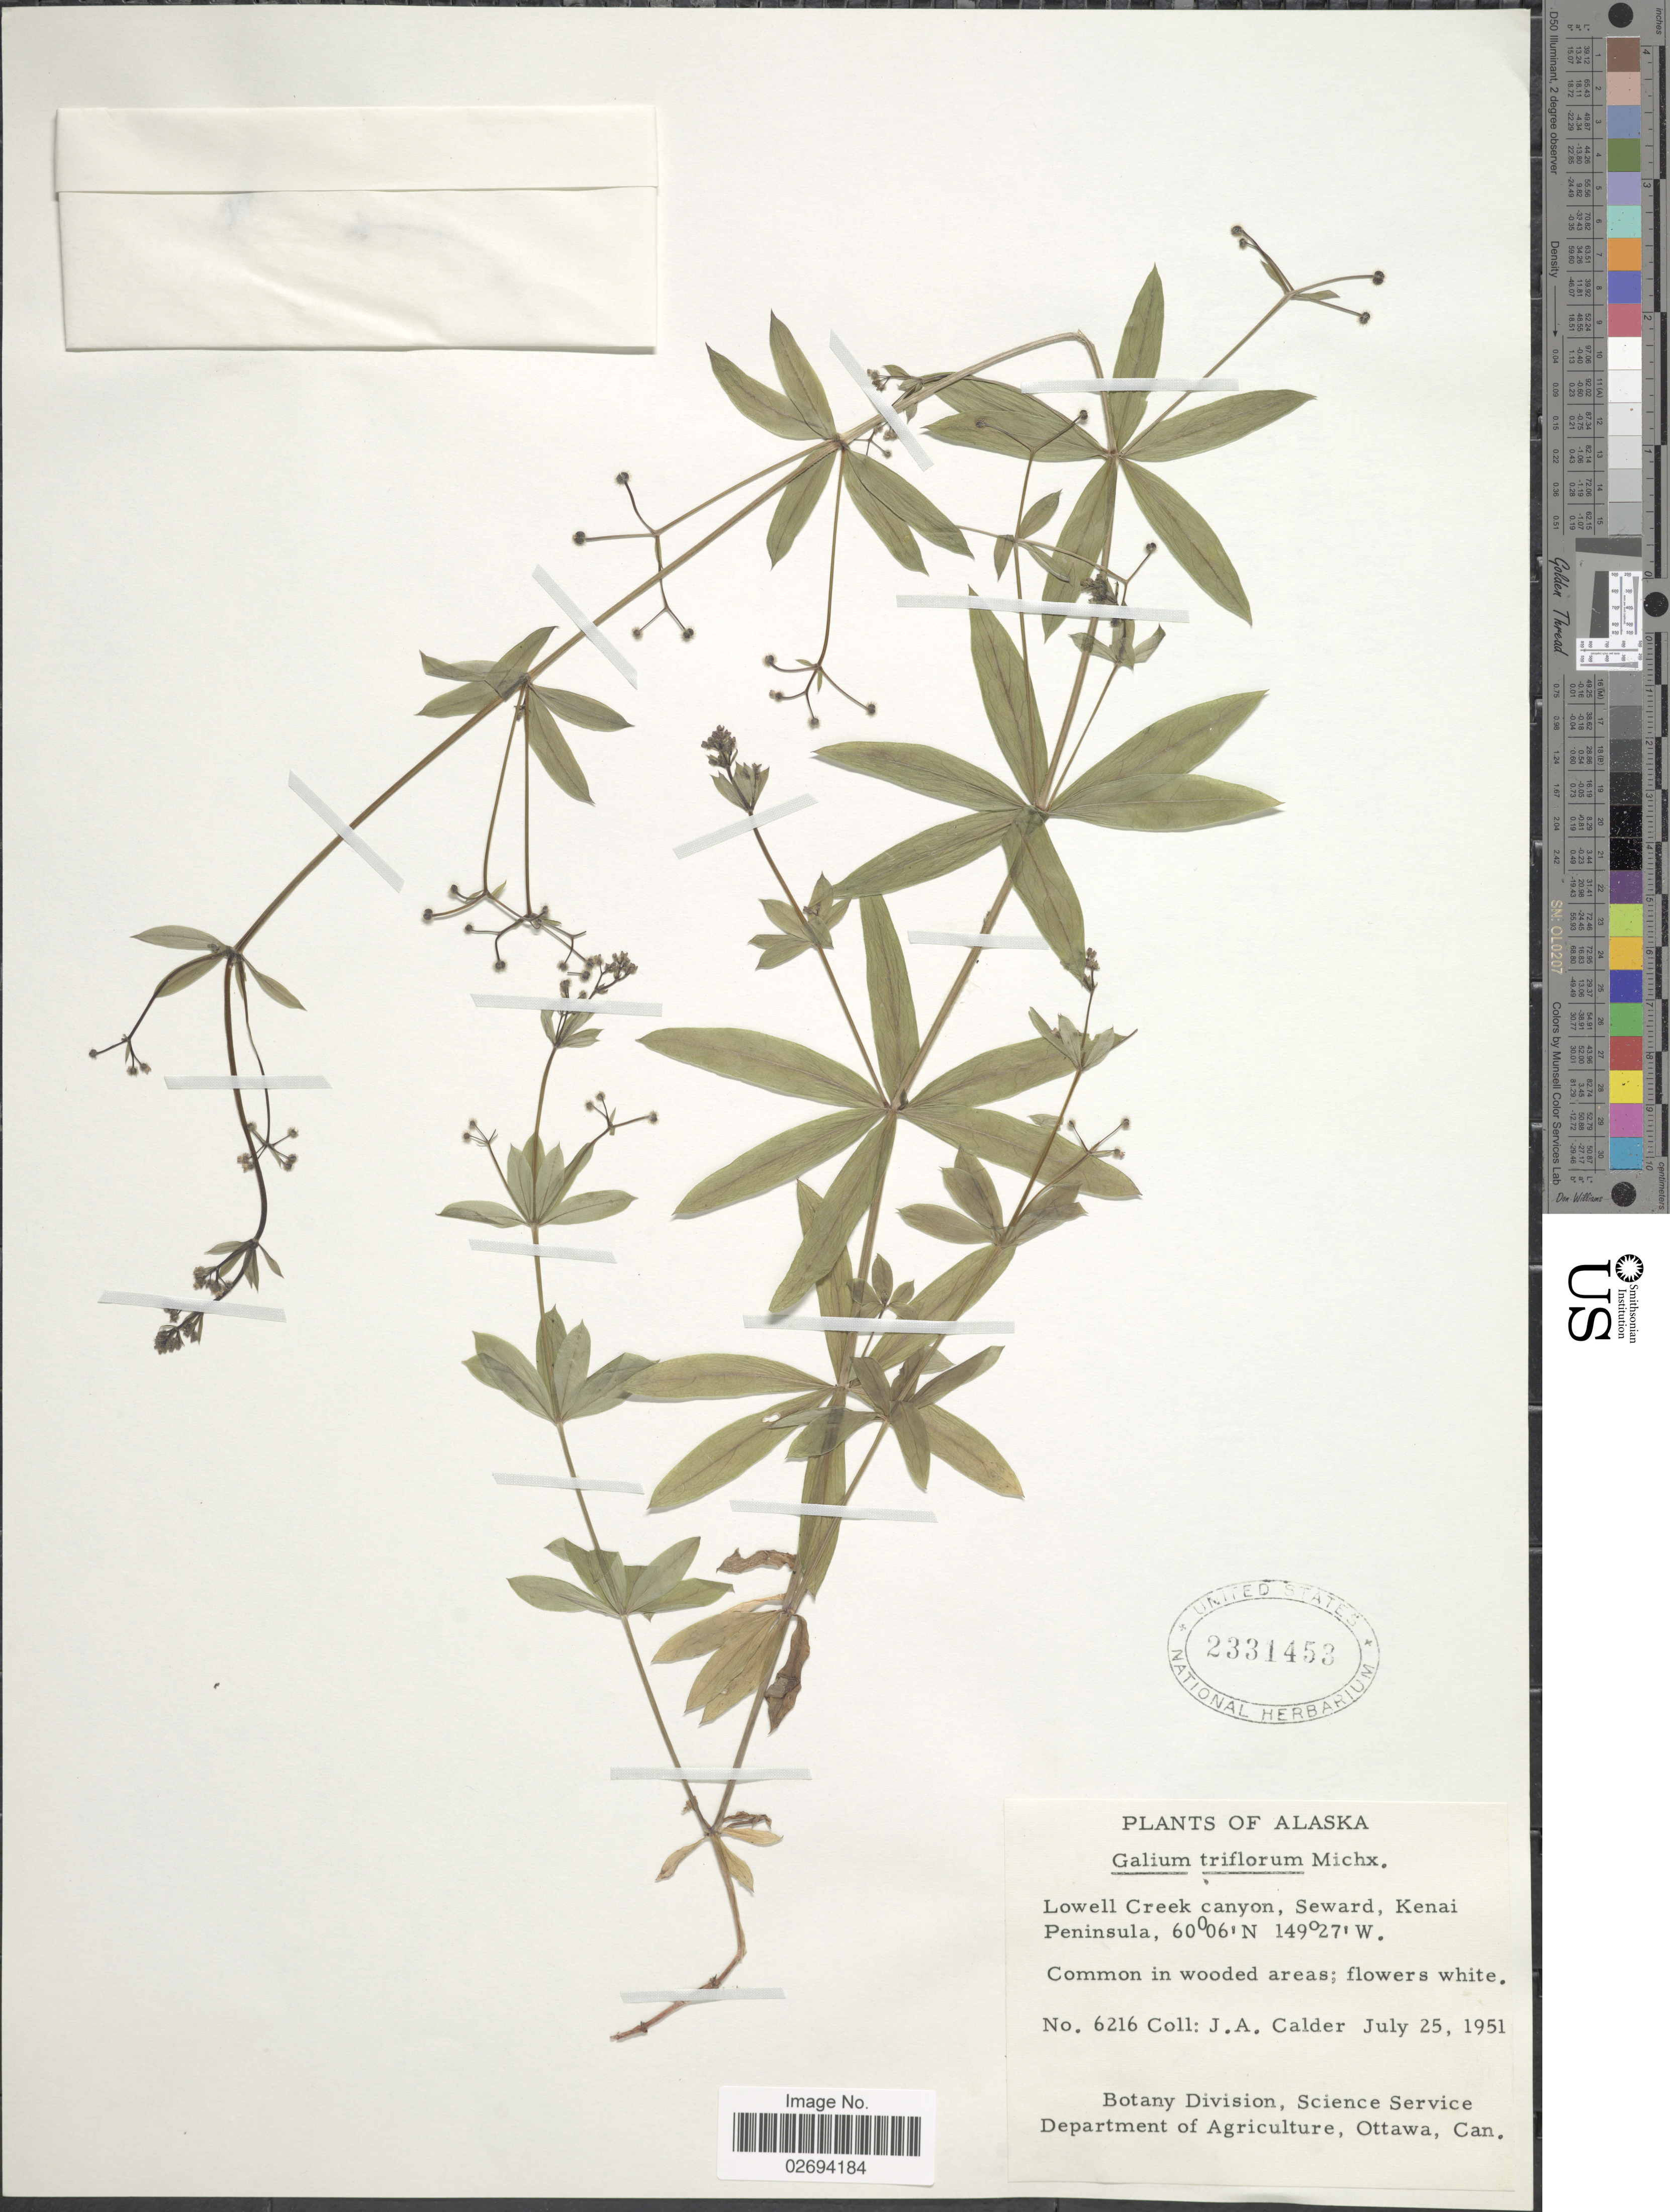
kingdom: Plantae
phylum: Tracheophyta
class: Magnoliopsida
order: Gentianales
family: Rubiaceae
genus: Galium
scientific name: Galium triflorum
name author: Michx.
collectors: J. A. Calder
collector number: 6216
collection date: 1951-07-25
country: United States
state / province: Alaska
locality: Lowell Creek canyon, Seward, Kenai Peninsula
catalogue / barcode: US 2331453